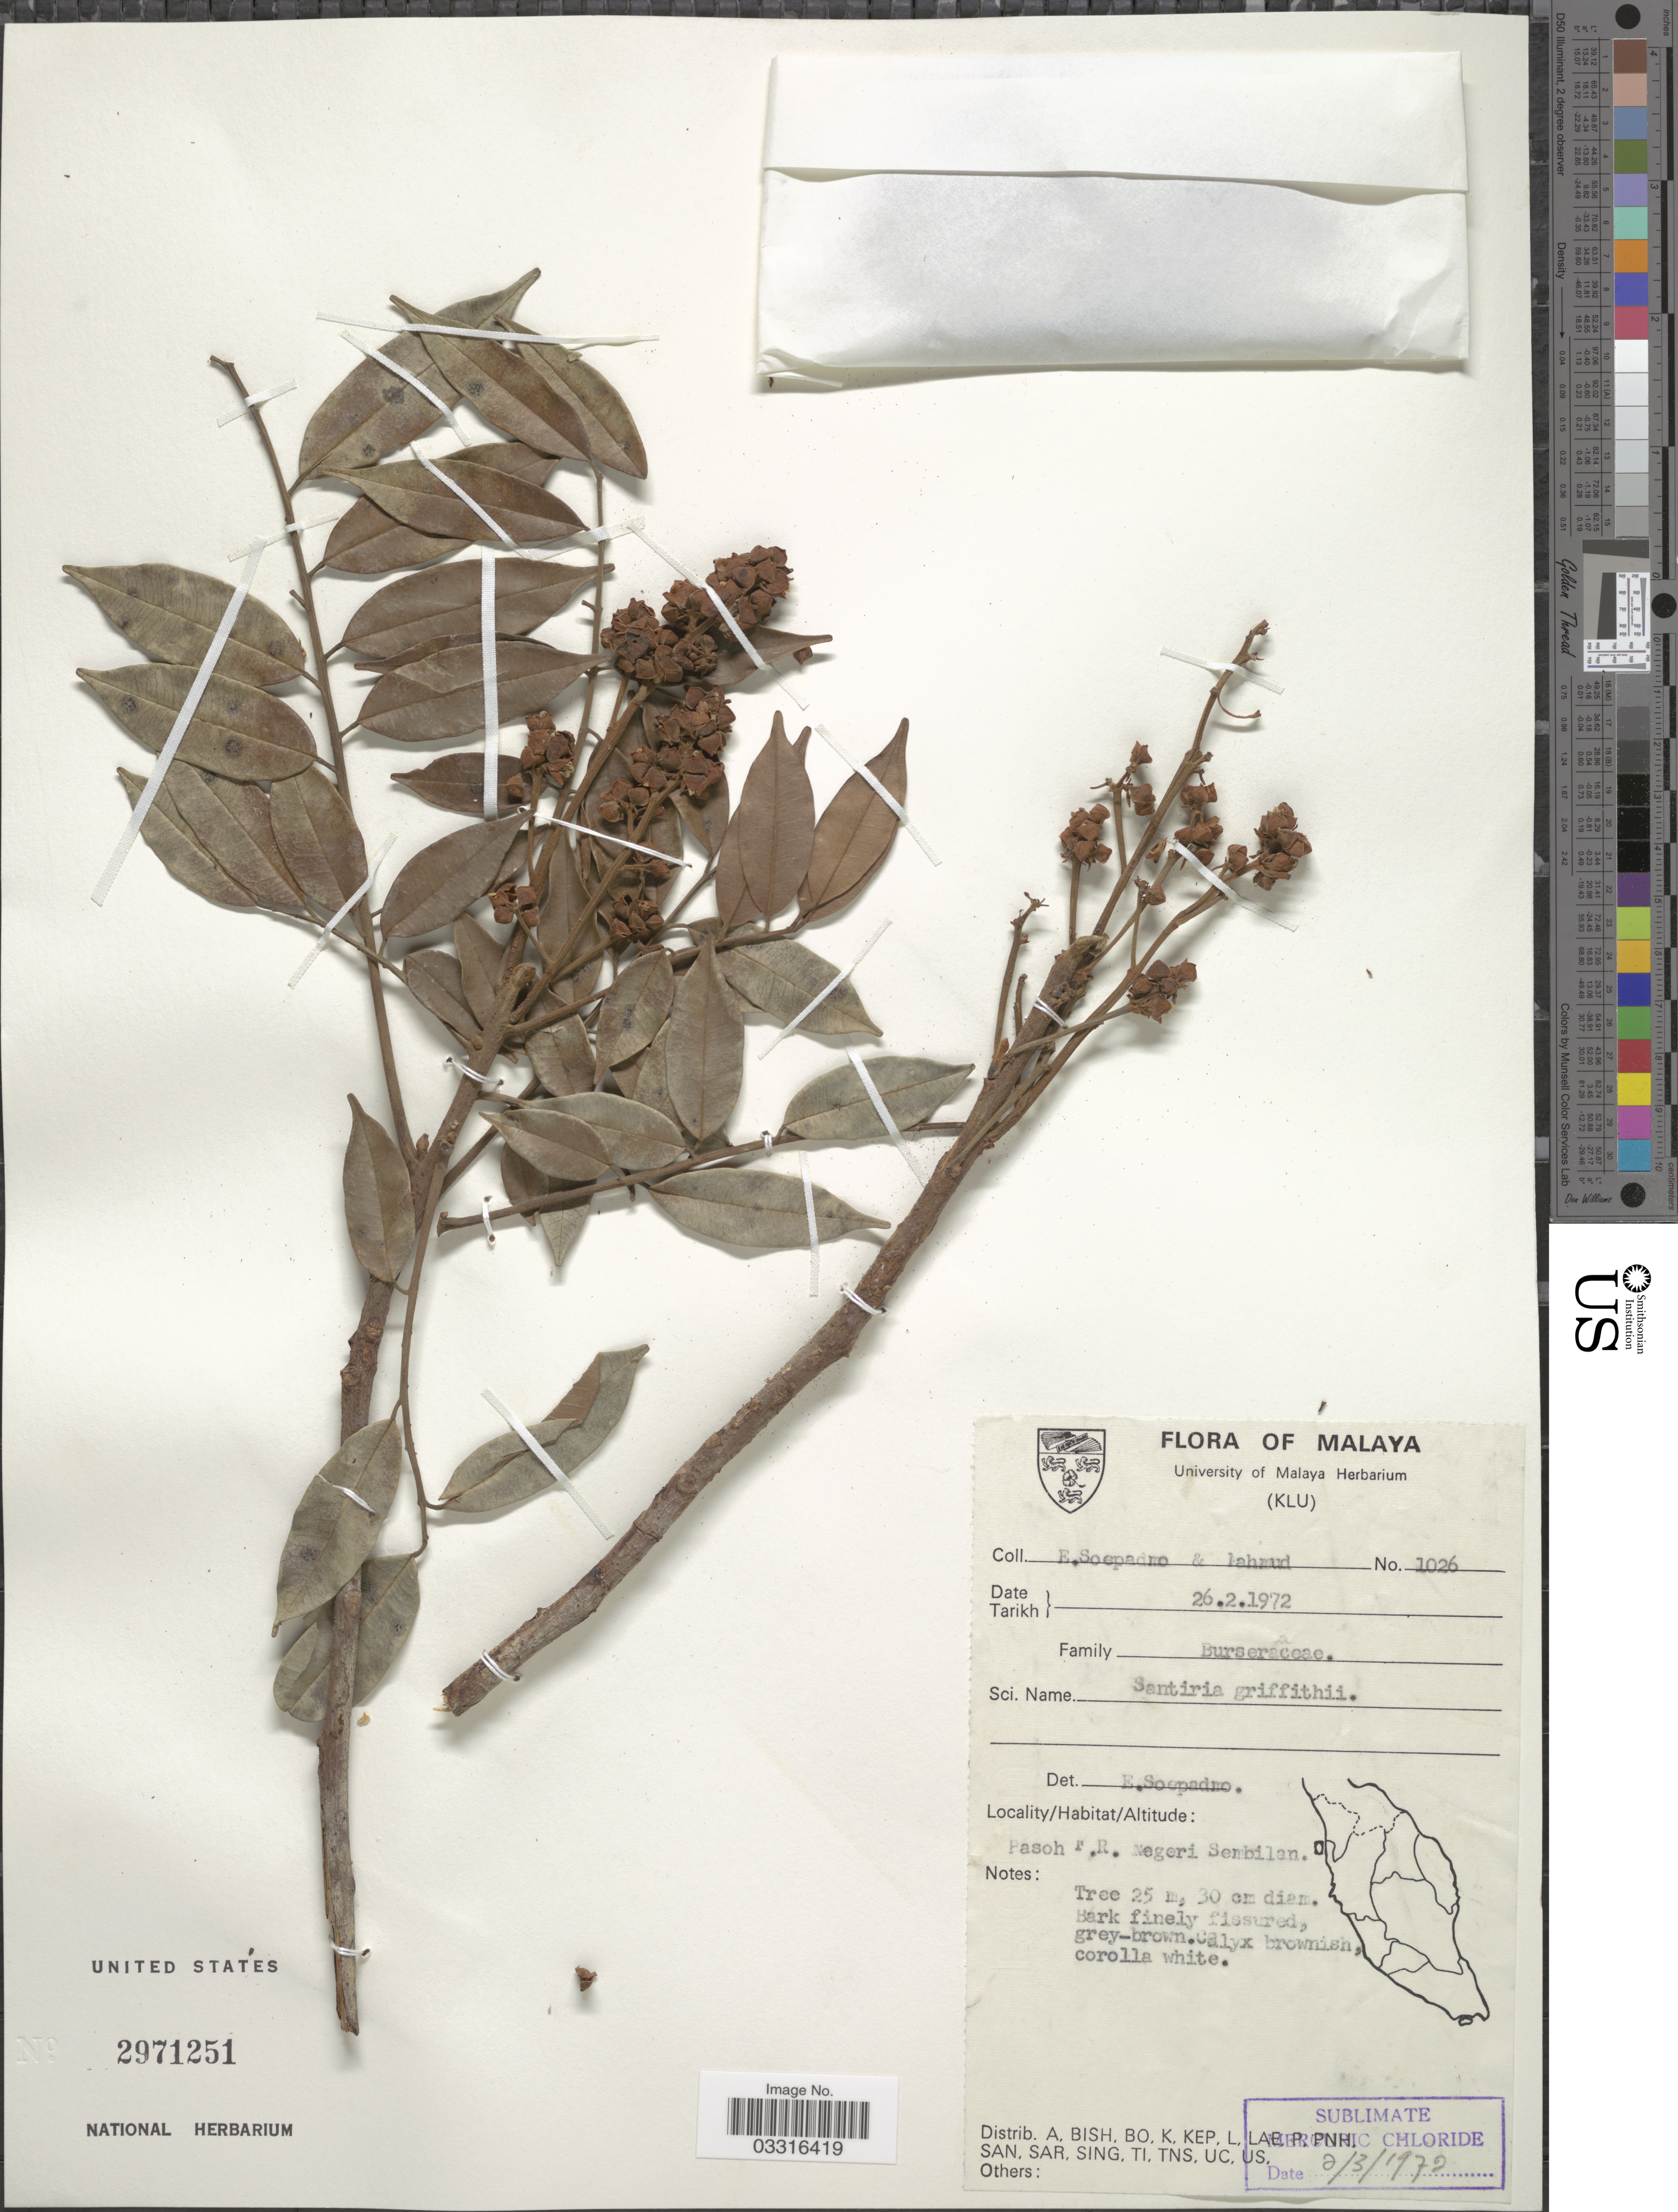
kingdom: Plantae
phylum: Tracheophyta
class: Magnoliopsida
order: Sapindales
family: Burseraceae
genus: Santiria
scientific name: Santiria griffithii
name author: (Hook. f.) Engl.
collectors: E. Soepadmo & -. Mahmud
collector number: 1026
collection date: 1972-02-26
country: Malaysia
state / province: Negeri Sembilan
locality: Malaya. Pasoh F. R. Negeri Sembilan.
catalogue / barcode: US 2971251